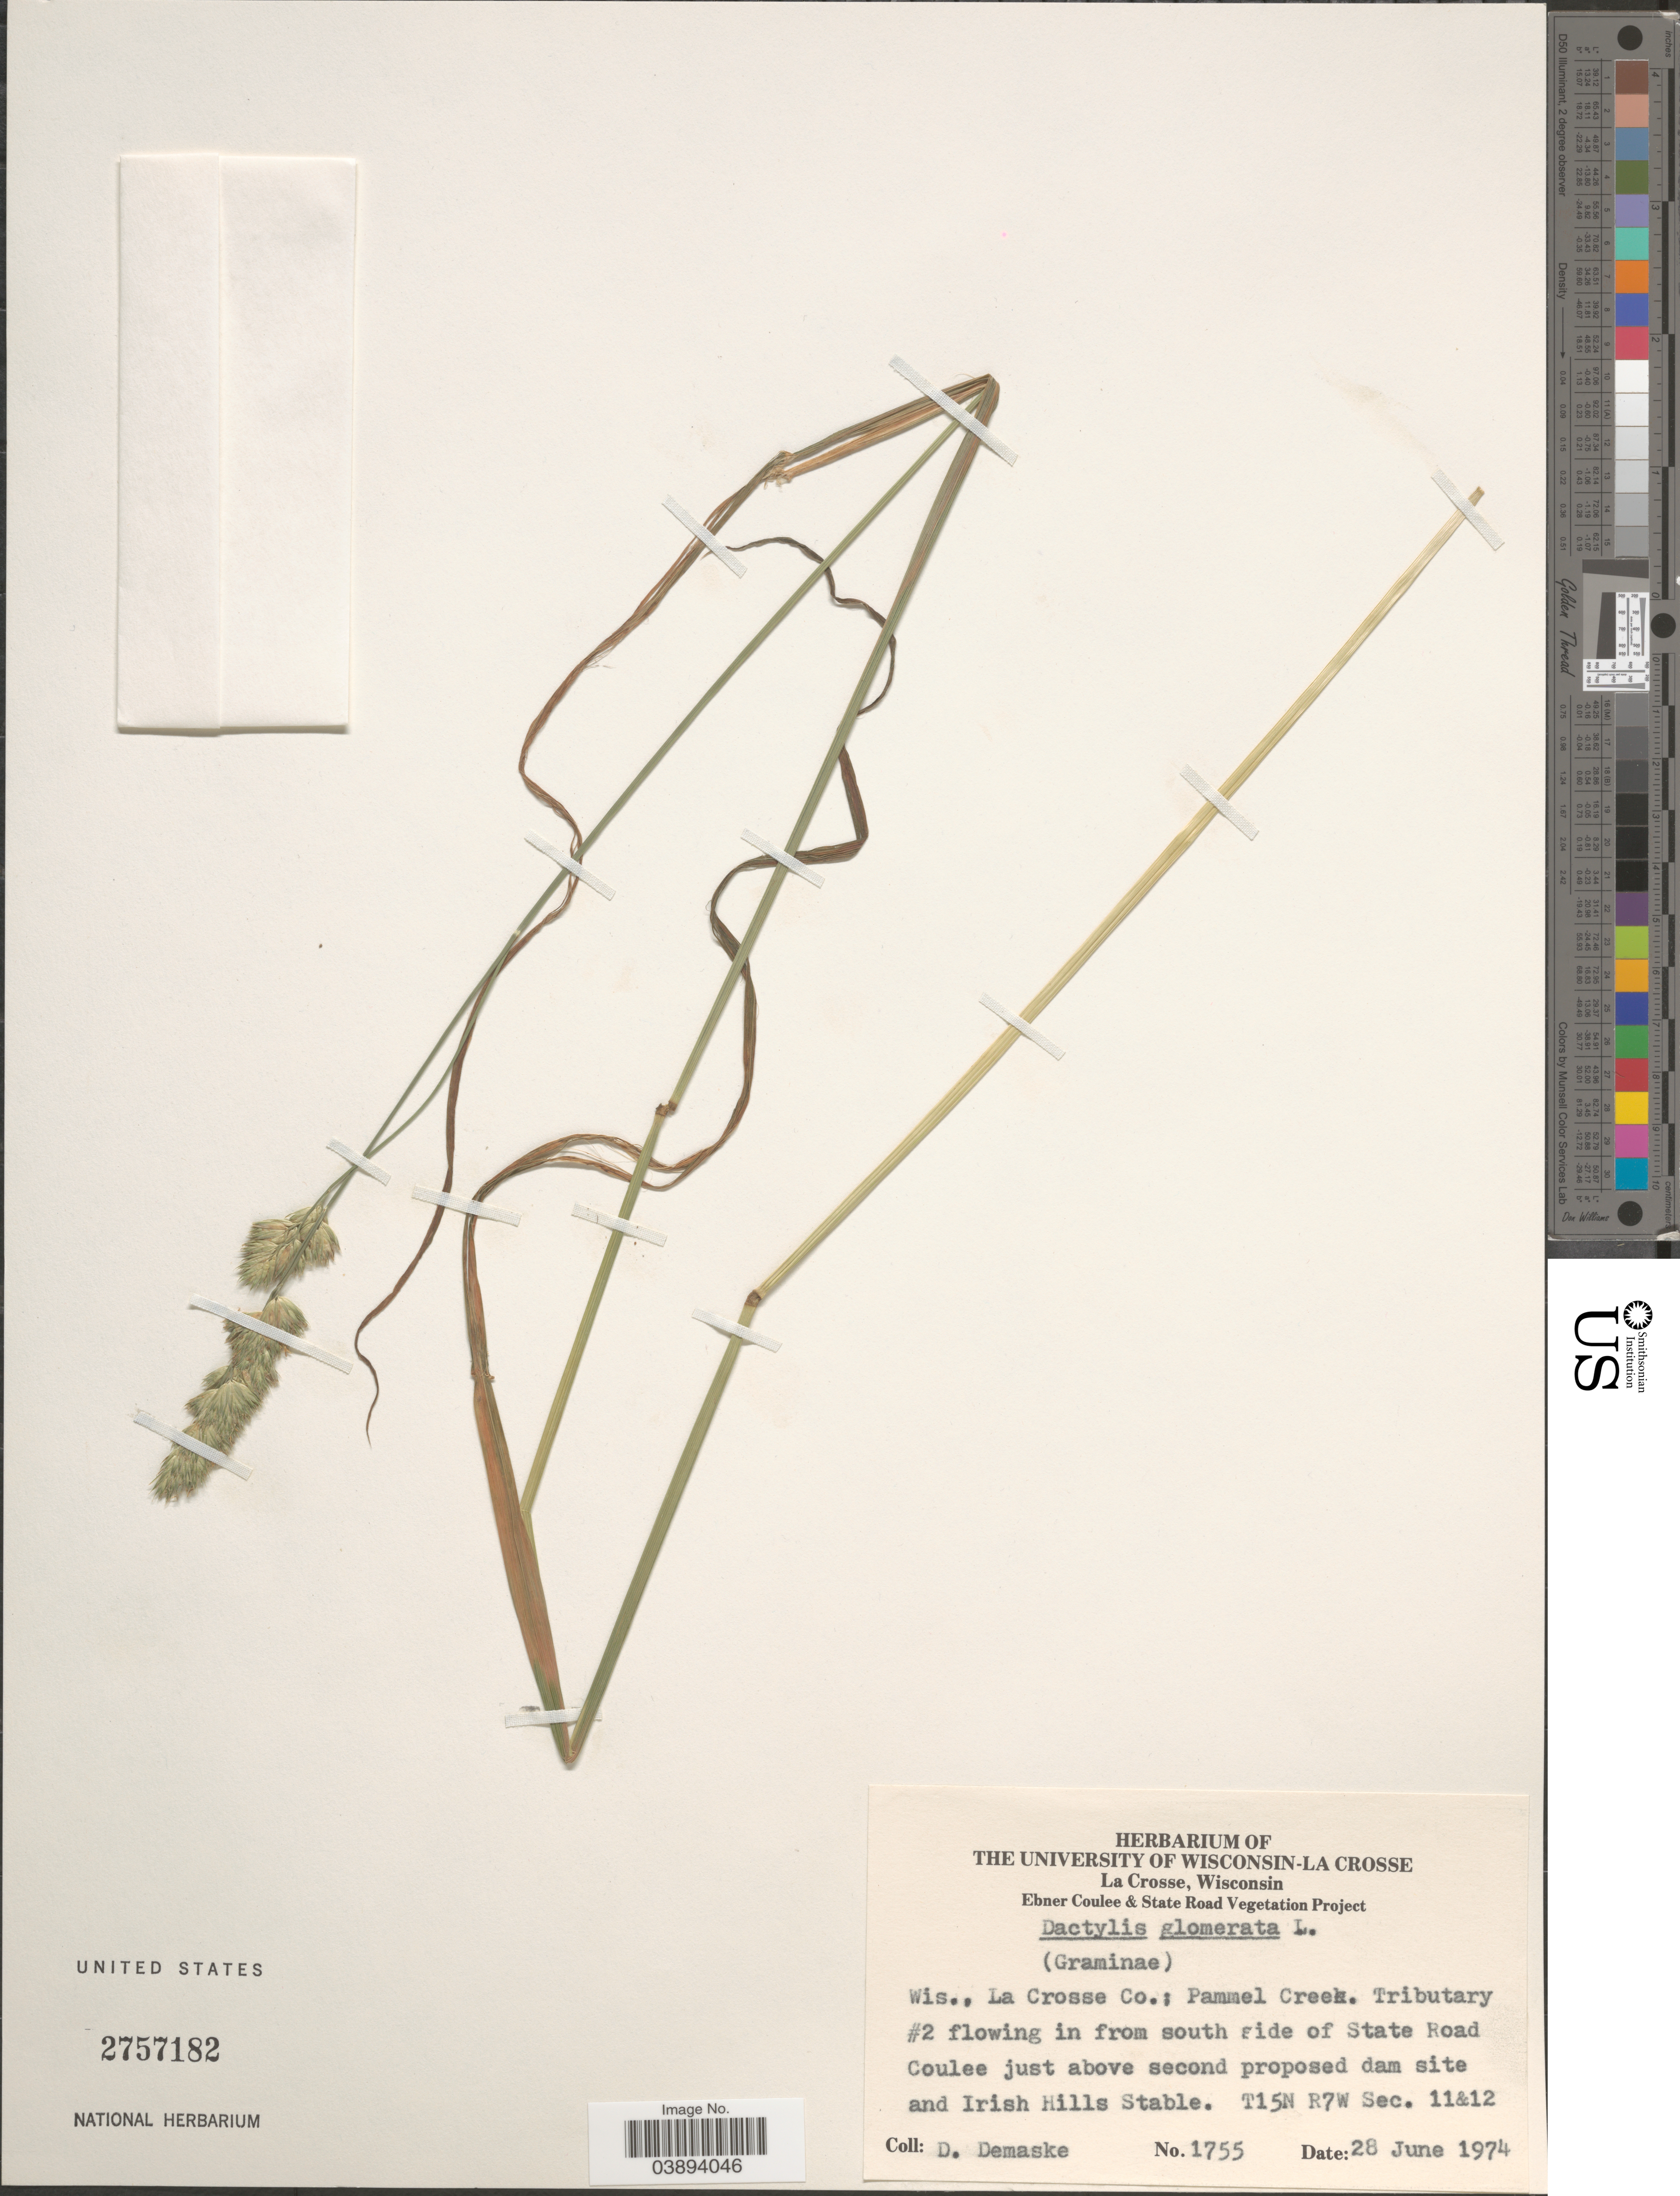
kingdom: Plantae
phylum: Tracheophyta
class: Liliopsida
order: Poales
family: Poaceae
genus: Dactylis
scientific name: Dactylis glomerata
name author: L.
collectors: D. Demaske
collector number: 1755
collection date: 1974-06-28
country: United States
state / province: Wisconsin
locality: La Crosse Co.; Pammel Creek. Tributary #2 flowing in from south side of State Road Coulee just above second proposed dam site and Irish Hills Stable. T15N R7W Sec. 11&12.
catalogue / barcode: US 2757182